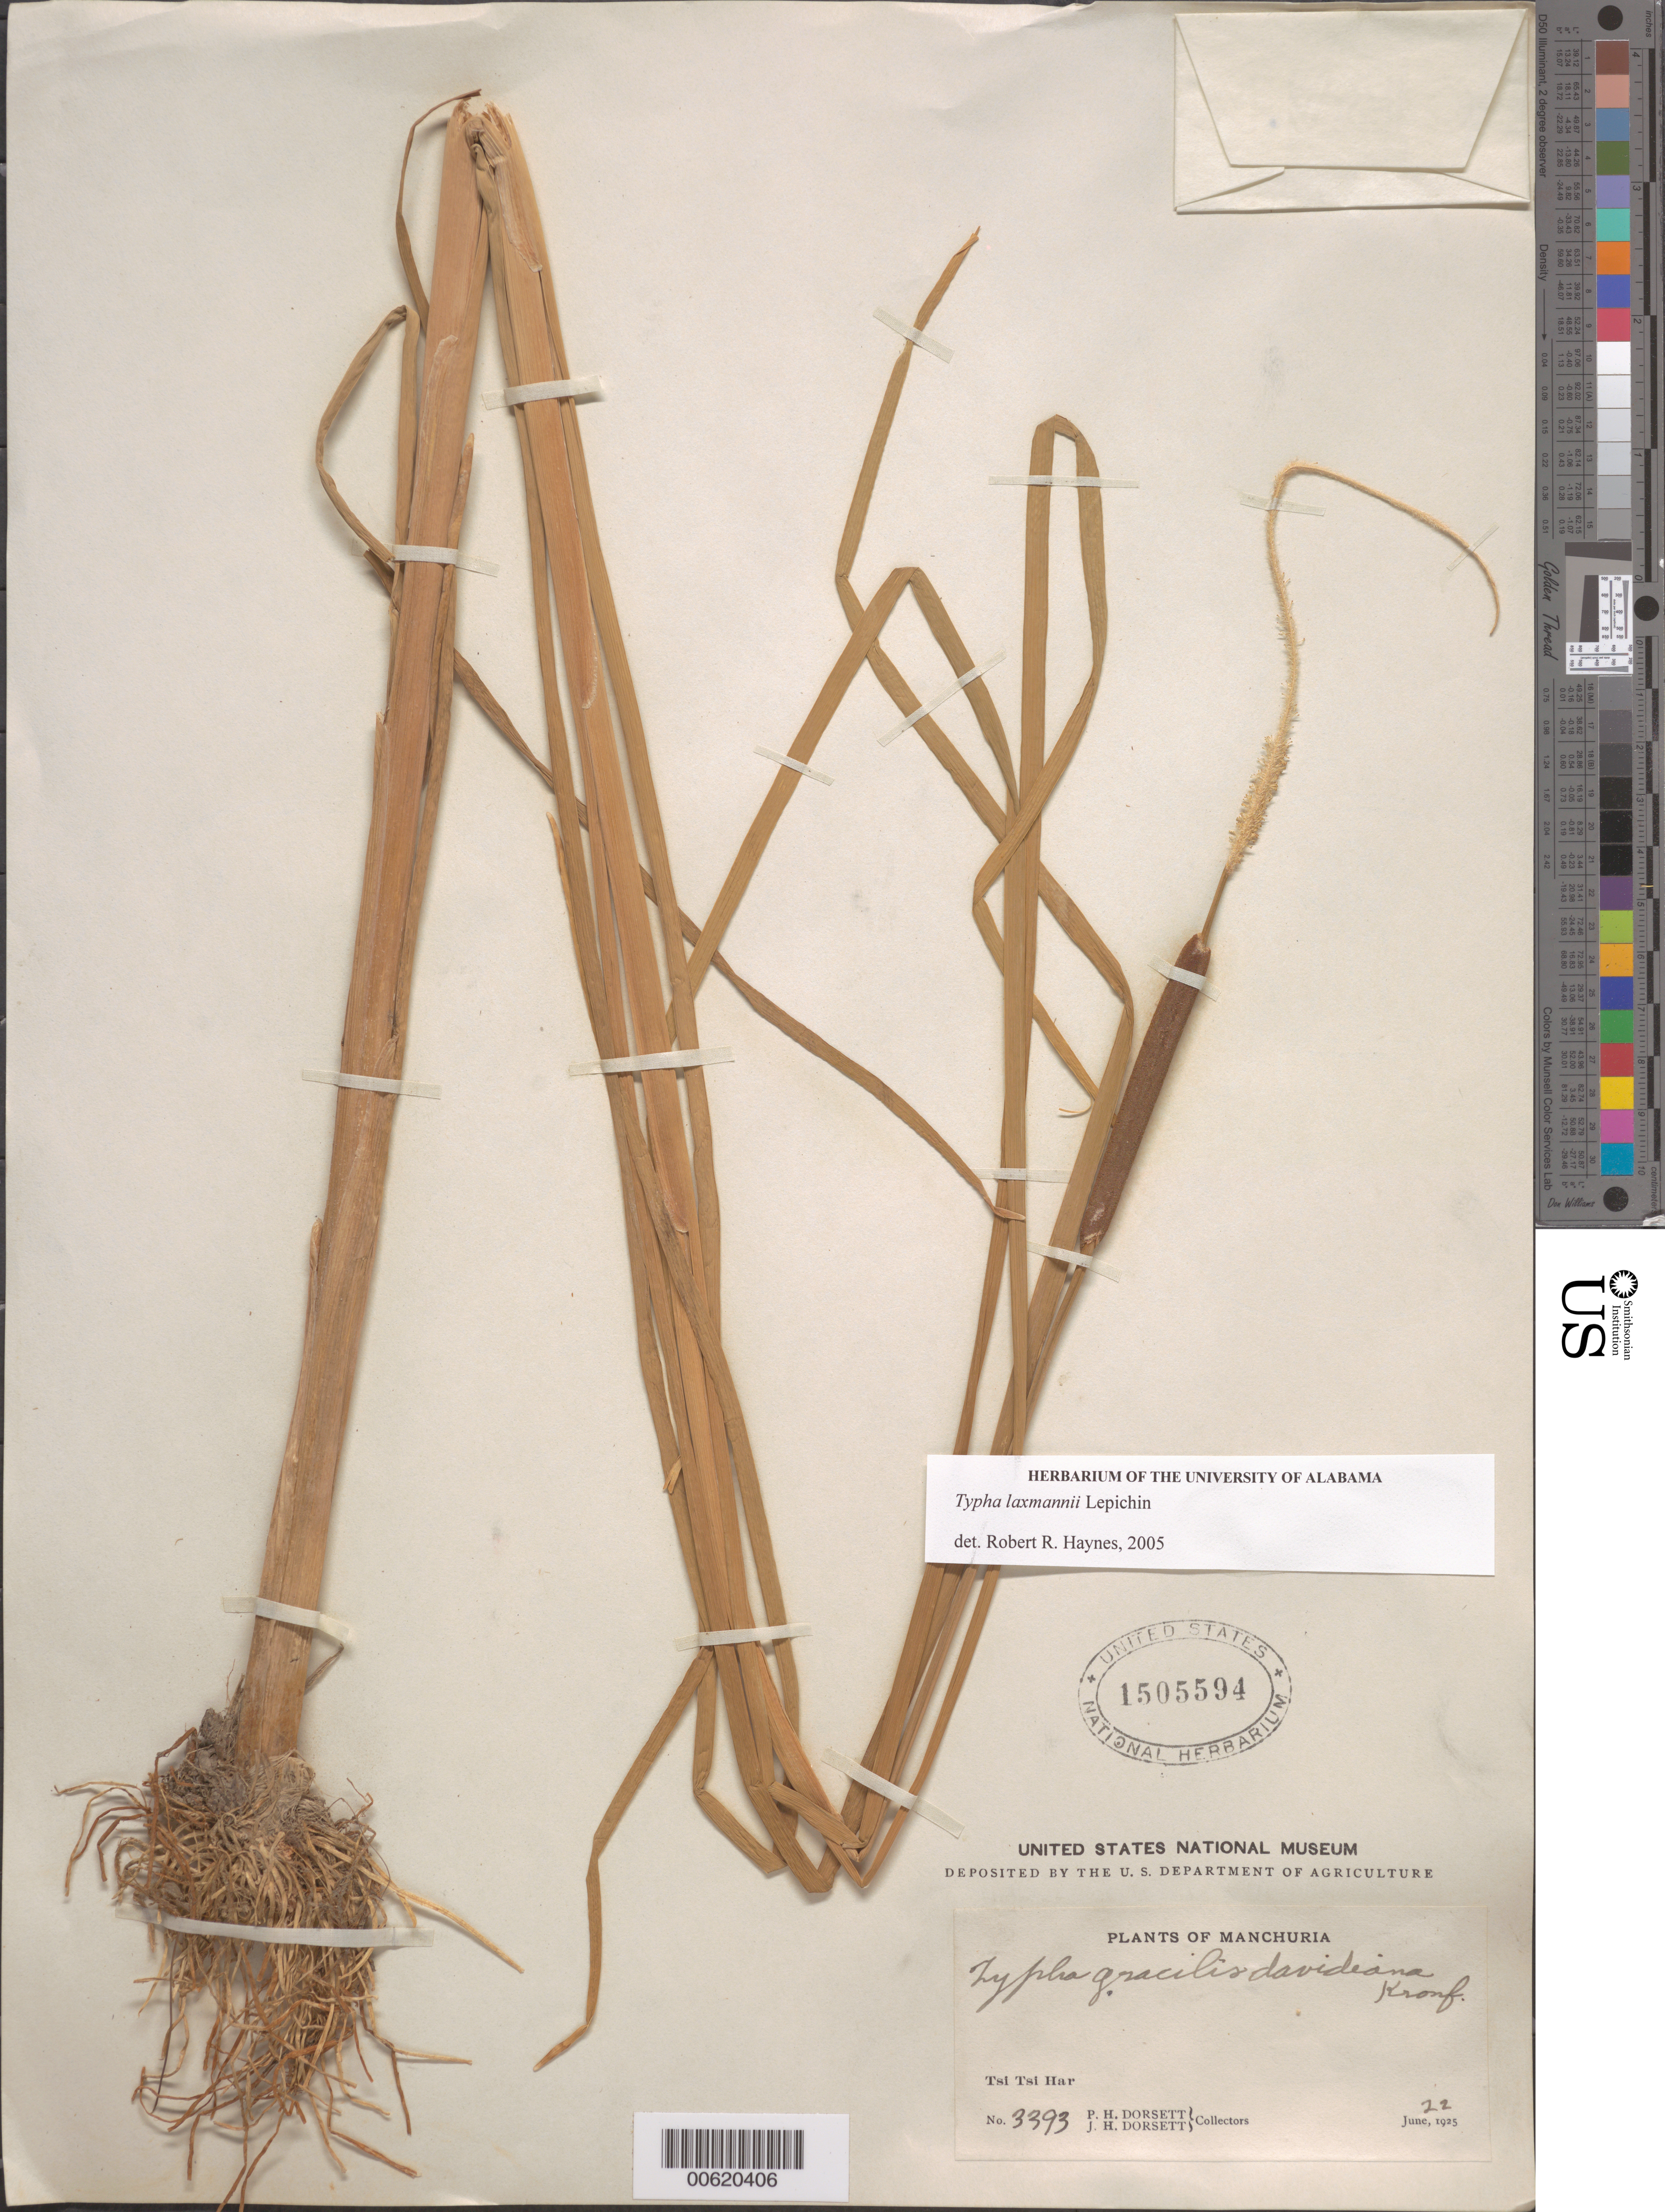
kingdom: Plantae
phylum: Tracheophyta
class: Liliopsida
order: Poales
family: Typhaceae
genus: Typha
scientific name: Typha laxmannii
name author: Lepech.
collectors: P. H. Dorsett & J. Dorsett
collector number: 3393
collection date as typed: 22 Jun 1925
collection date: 1925-06-22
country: China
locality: (Manchuria) Tsi Tsi Har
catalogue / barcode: US 1505594